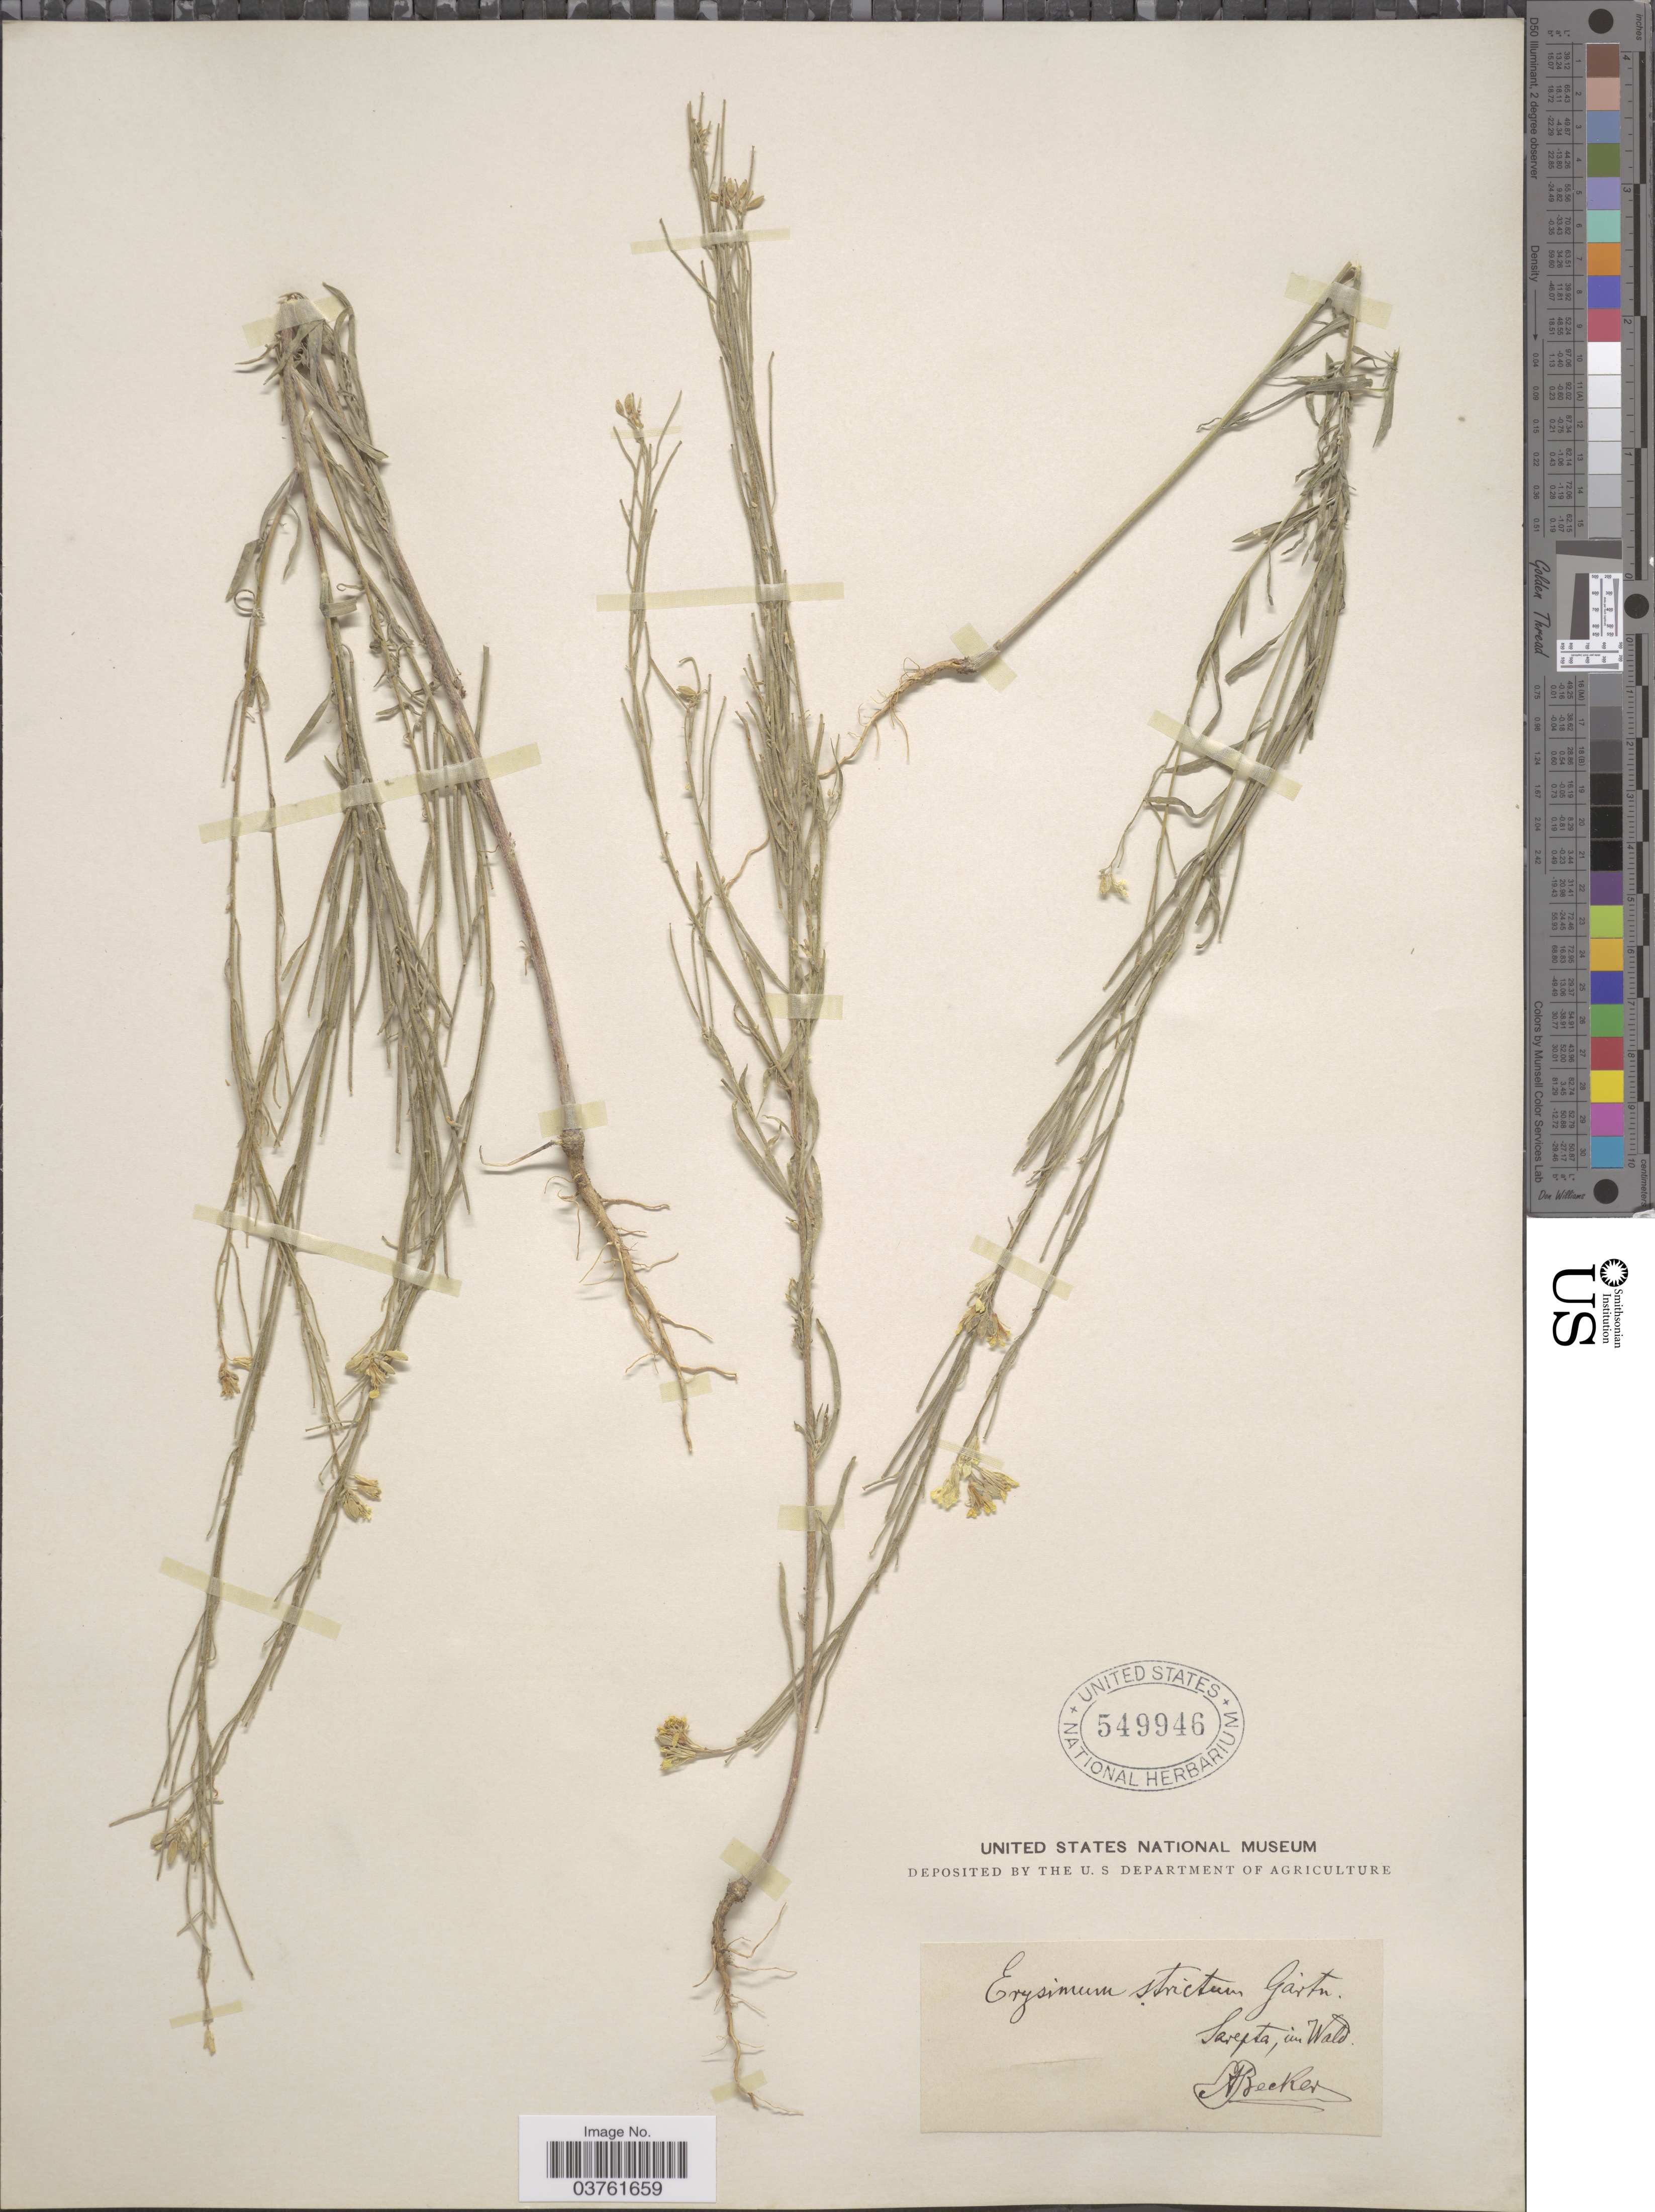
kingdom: Plantae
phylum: Tracheophyta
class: Magnoliopsida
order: Brassicales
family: Brassicaceae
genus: Erysimum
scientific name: Erysimum strictum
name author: DC.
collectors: A. Becker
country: Russian Federation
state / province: Volgograd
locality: Sarepta, im Wald.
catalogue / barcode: US 549946